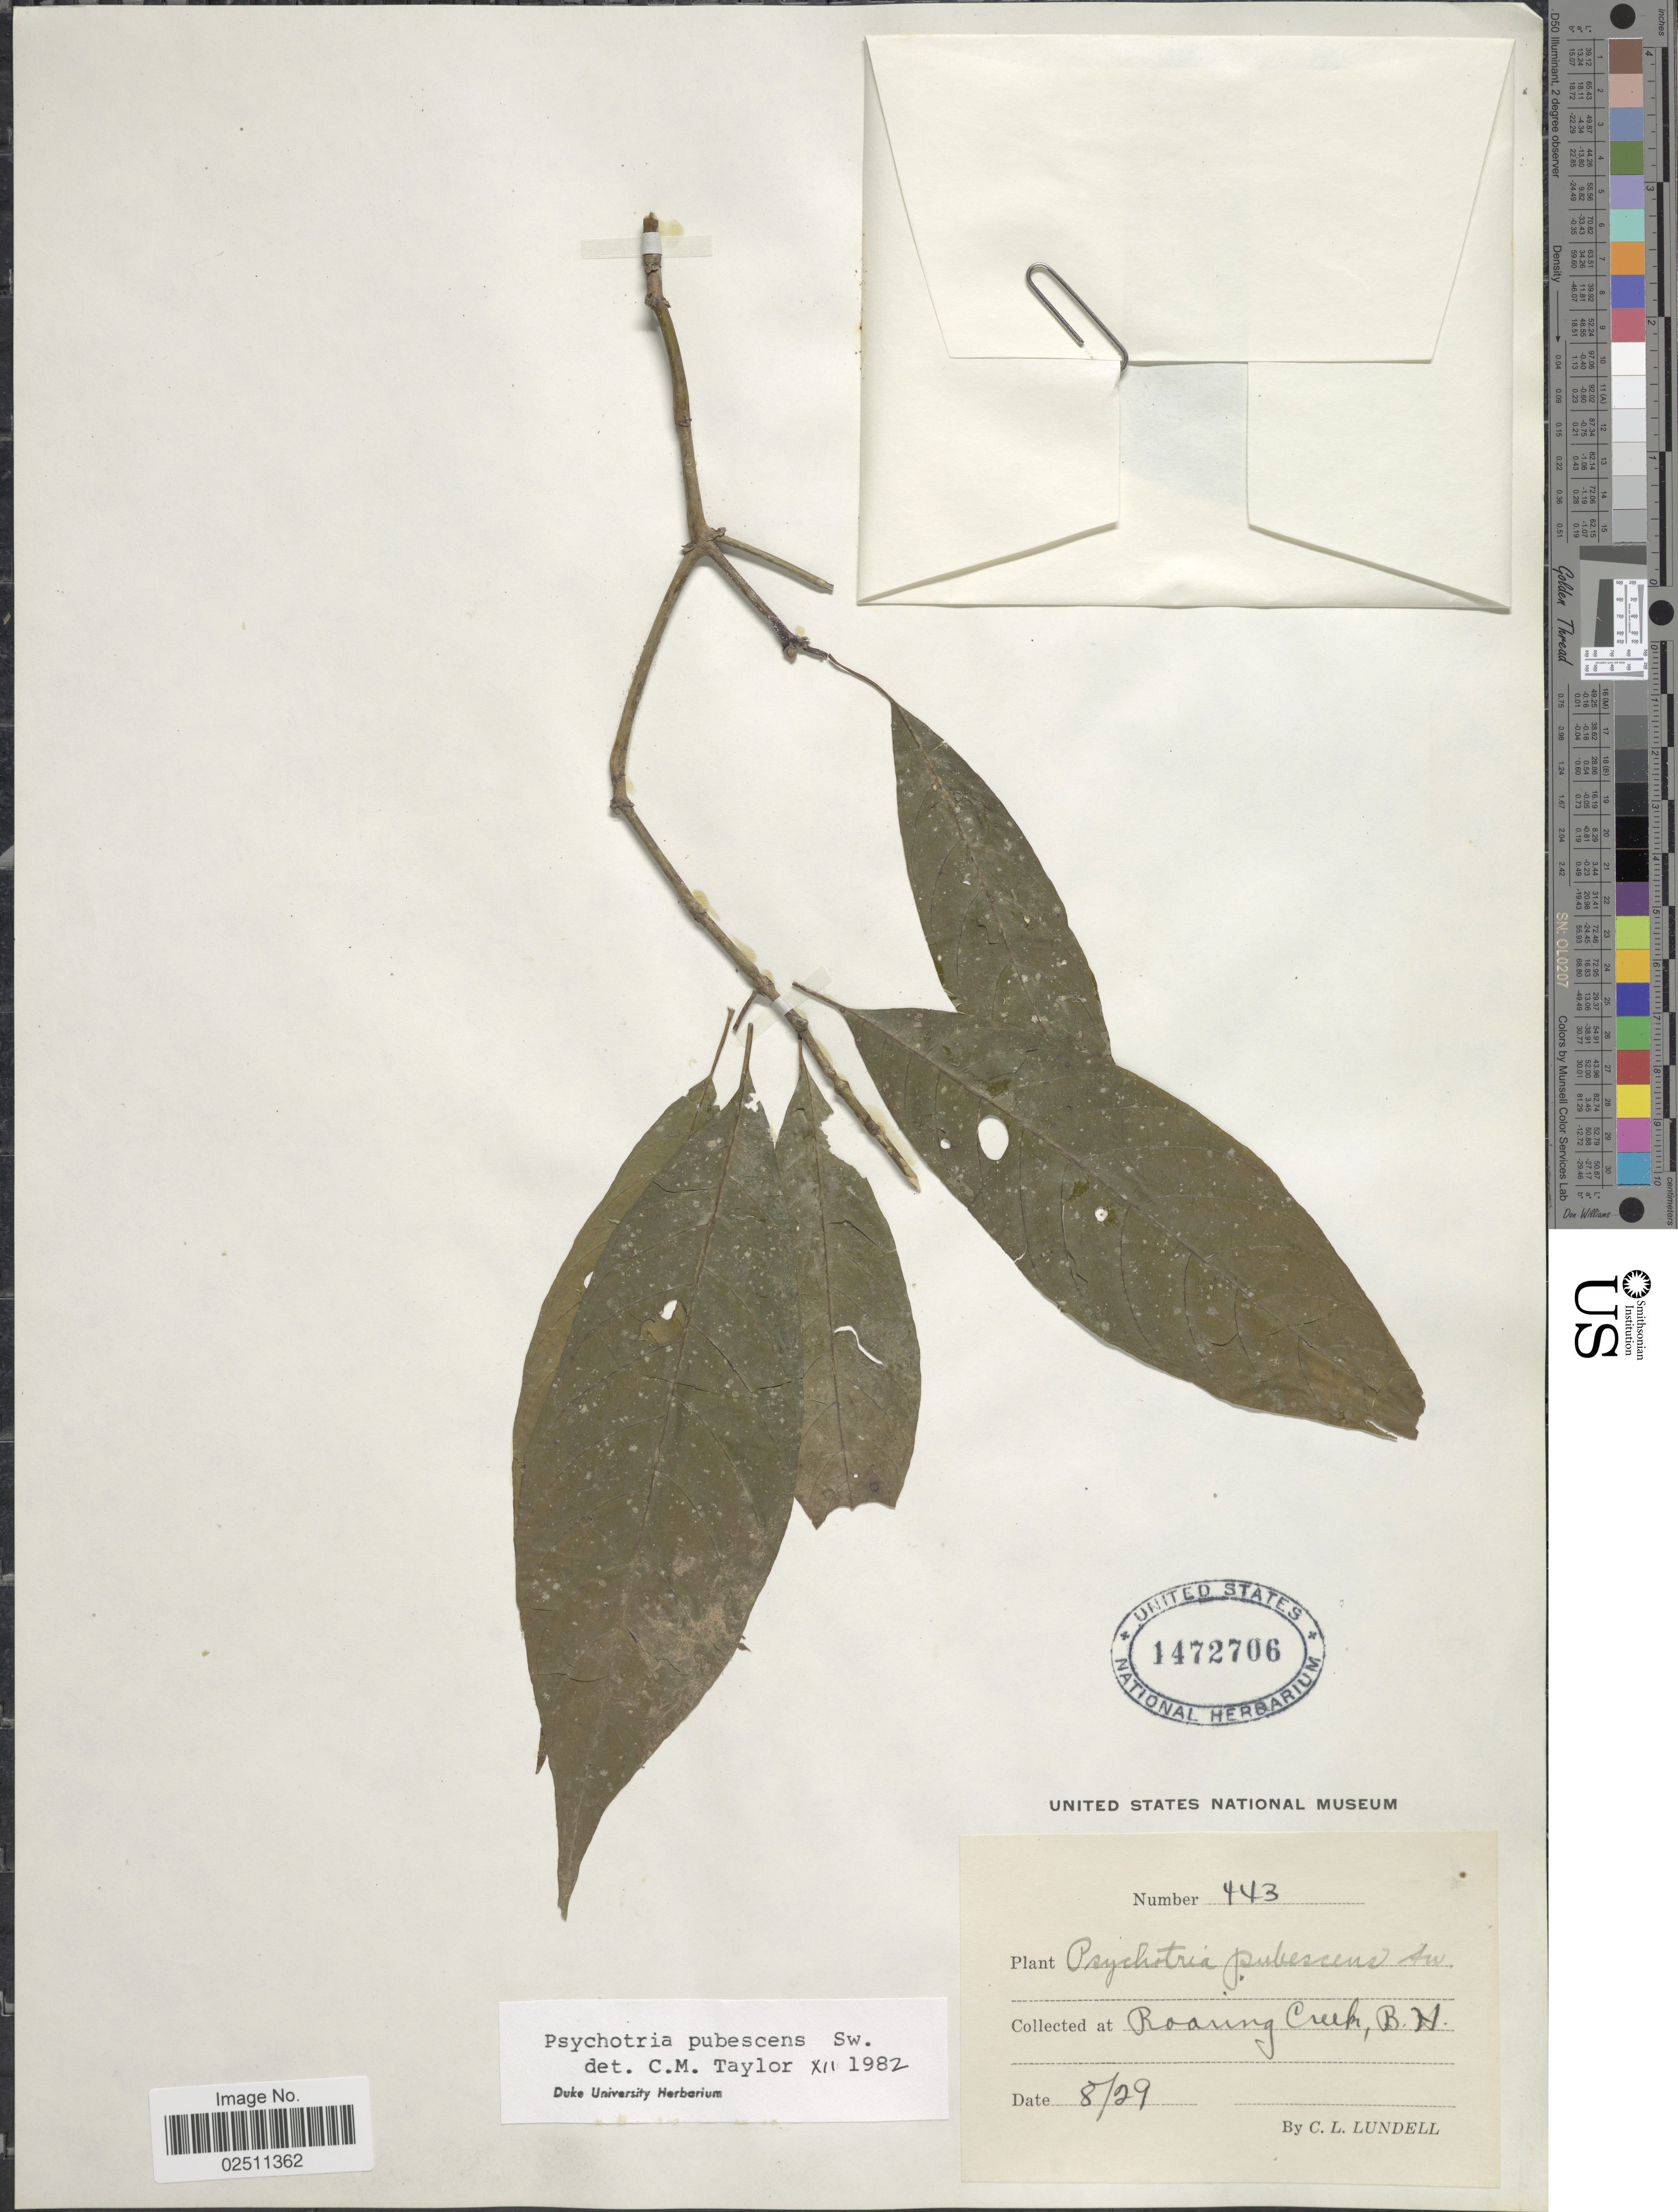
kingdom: Plantae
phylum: Tracheophyta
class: Magnoliopsida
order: Gentianales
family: Rubiaceae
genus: Psychotria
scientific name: Psychotria pubescens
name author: Sw.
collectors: C. L. Lundell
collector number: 443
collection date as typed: Transcribed d/m/y: /8/29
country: Belize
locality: Roaring Creek, B.H.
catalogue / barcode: US 1472706